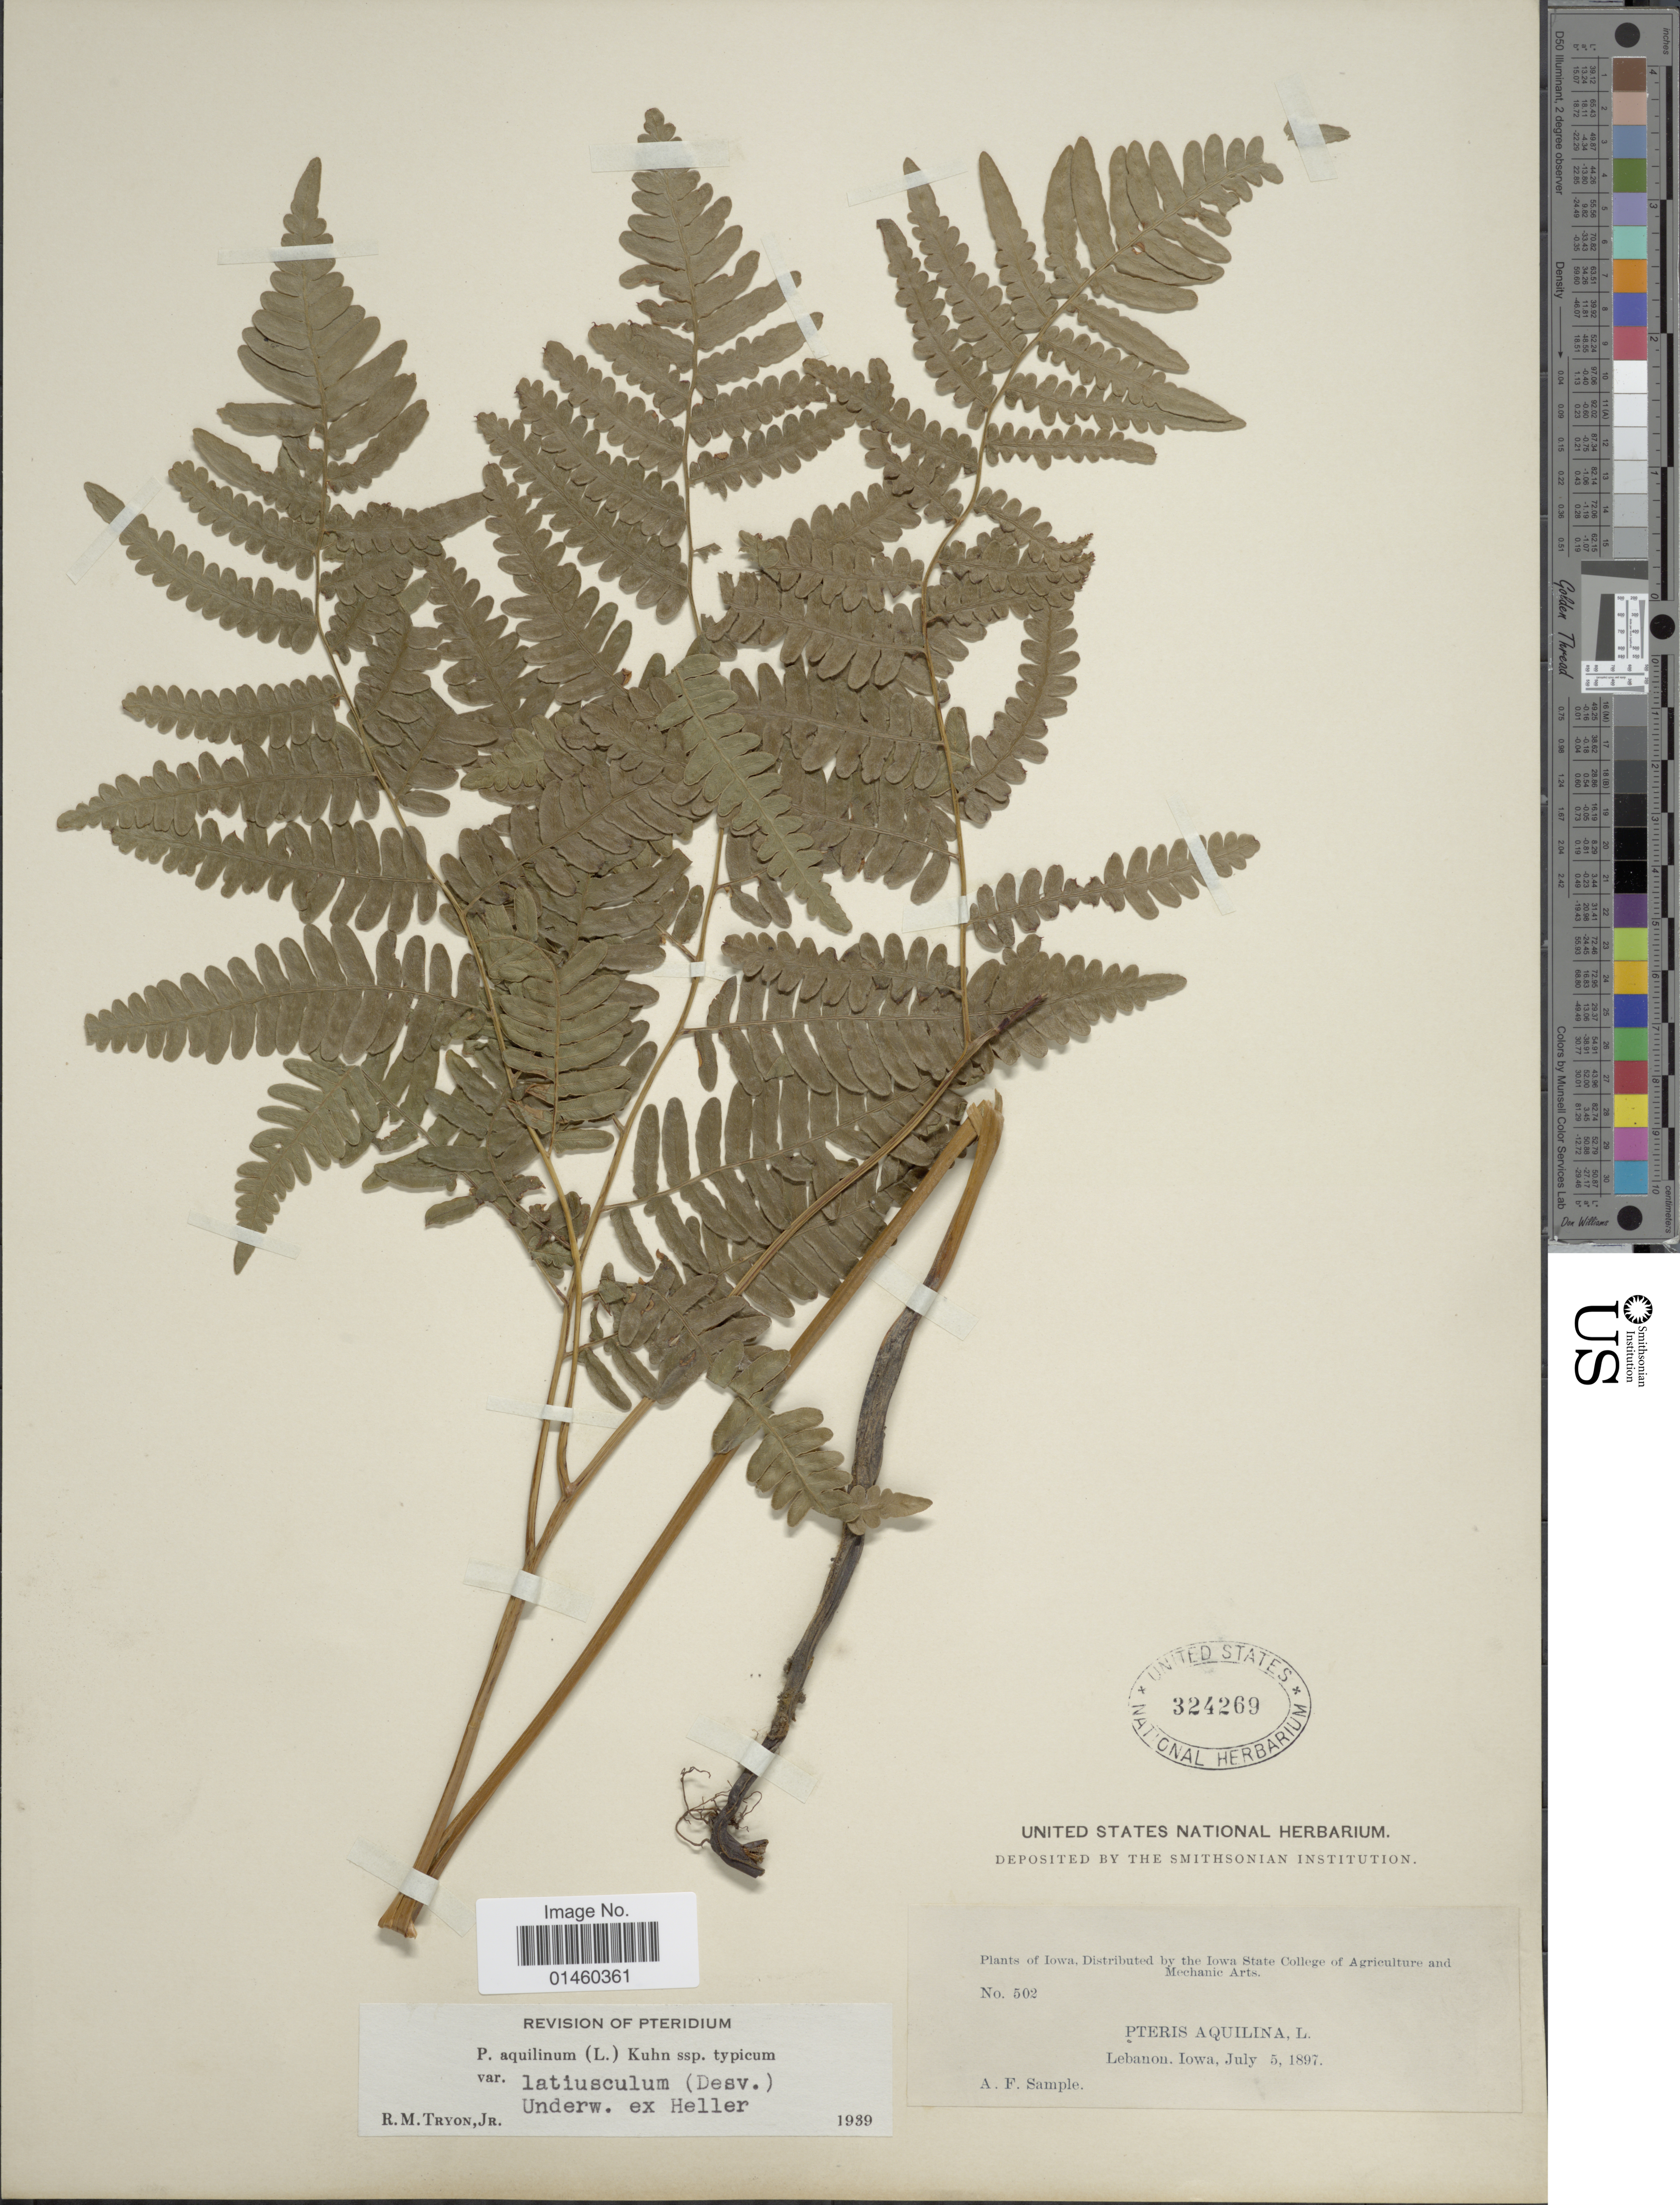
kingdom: Plantae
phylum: Tracheophyta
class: Polypodiopsida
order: Polypodiales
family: Dennstaedtiaceae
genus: Pteridium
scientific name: Pteridium aquilinum var. latiusculum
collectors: A. Sample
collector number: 502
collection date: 1897-07-05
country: United States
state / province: Iowa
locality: Lebanon.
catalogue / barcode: US 324269